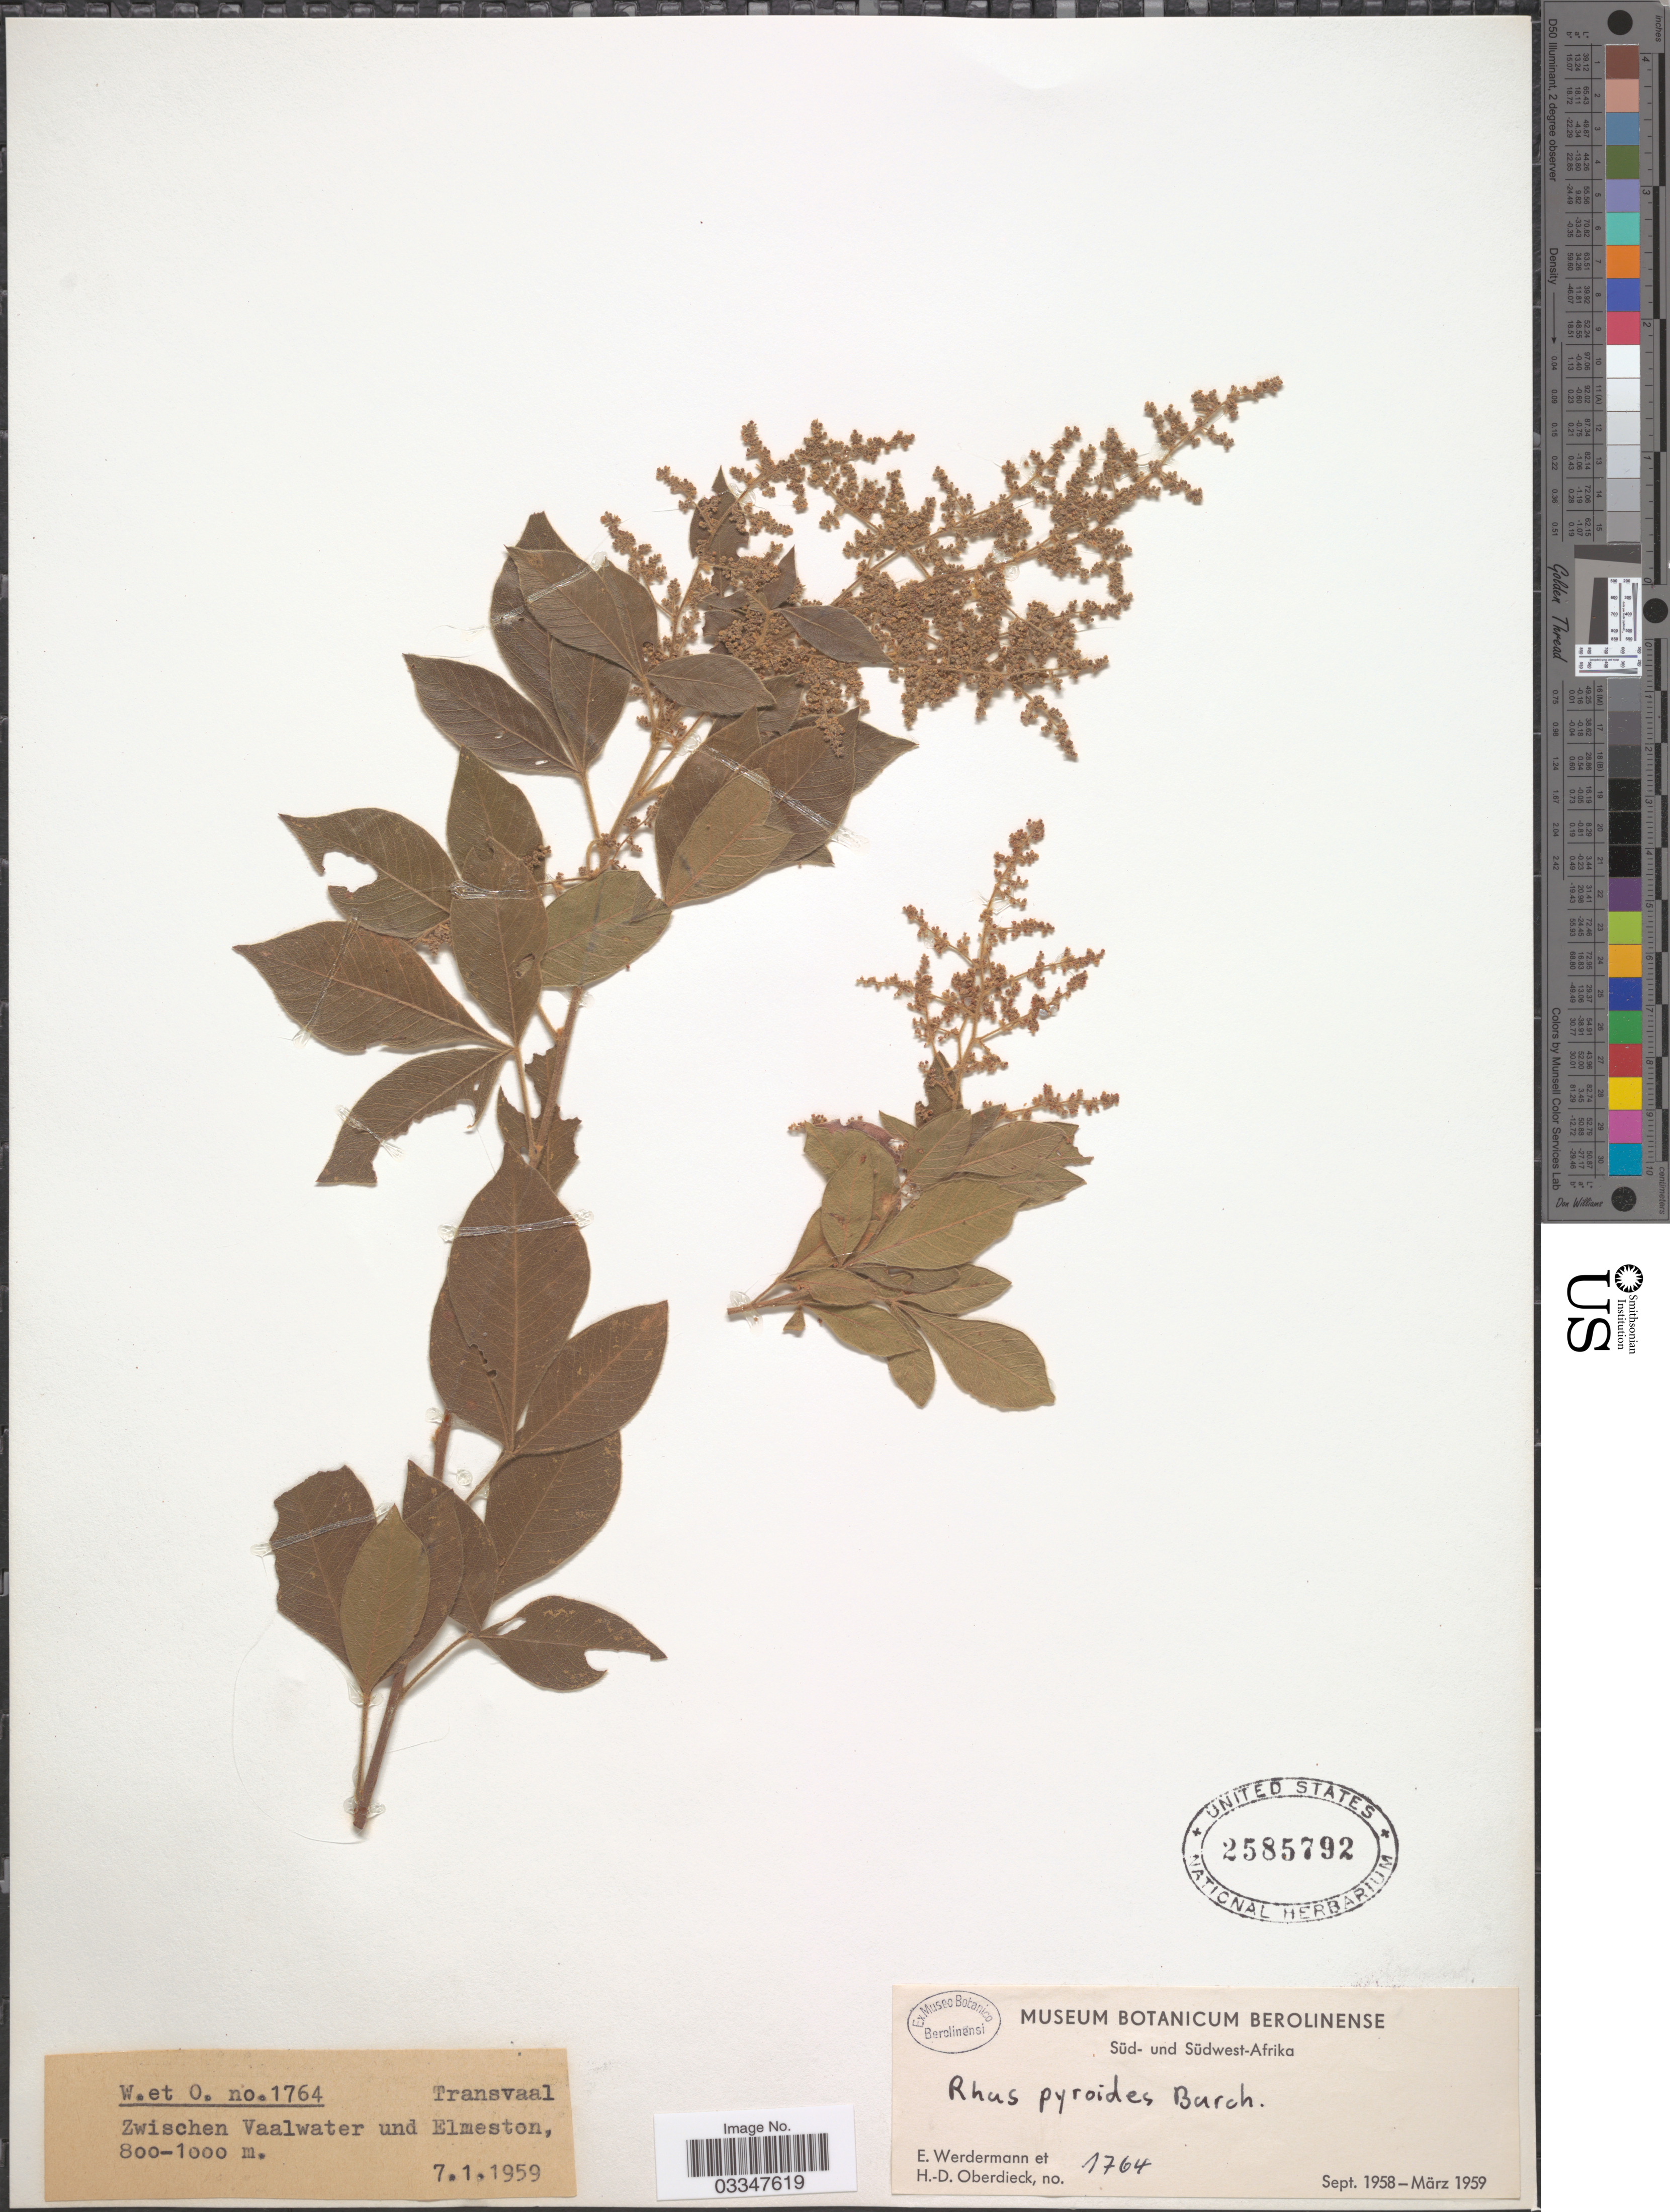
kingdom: Plantae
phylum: Tracheophyta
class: Magnoliopsida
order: Sapindales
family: Anacardiaceae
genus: Rhus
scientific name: Rhus pyroides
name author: Burch.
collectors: E. Werdermann & H. Oberdieck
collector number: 1764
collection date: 1959-01-07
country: South Africa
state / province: Limpopo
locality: Transvaal. Zwischen Vaalwater und Elmeston.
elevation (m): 800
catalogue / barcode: US 2585792